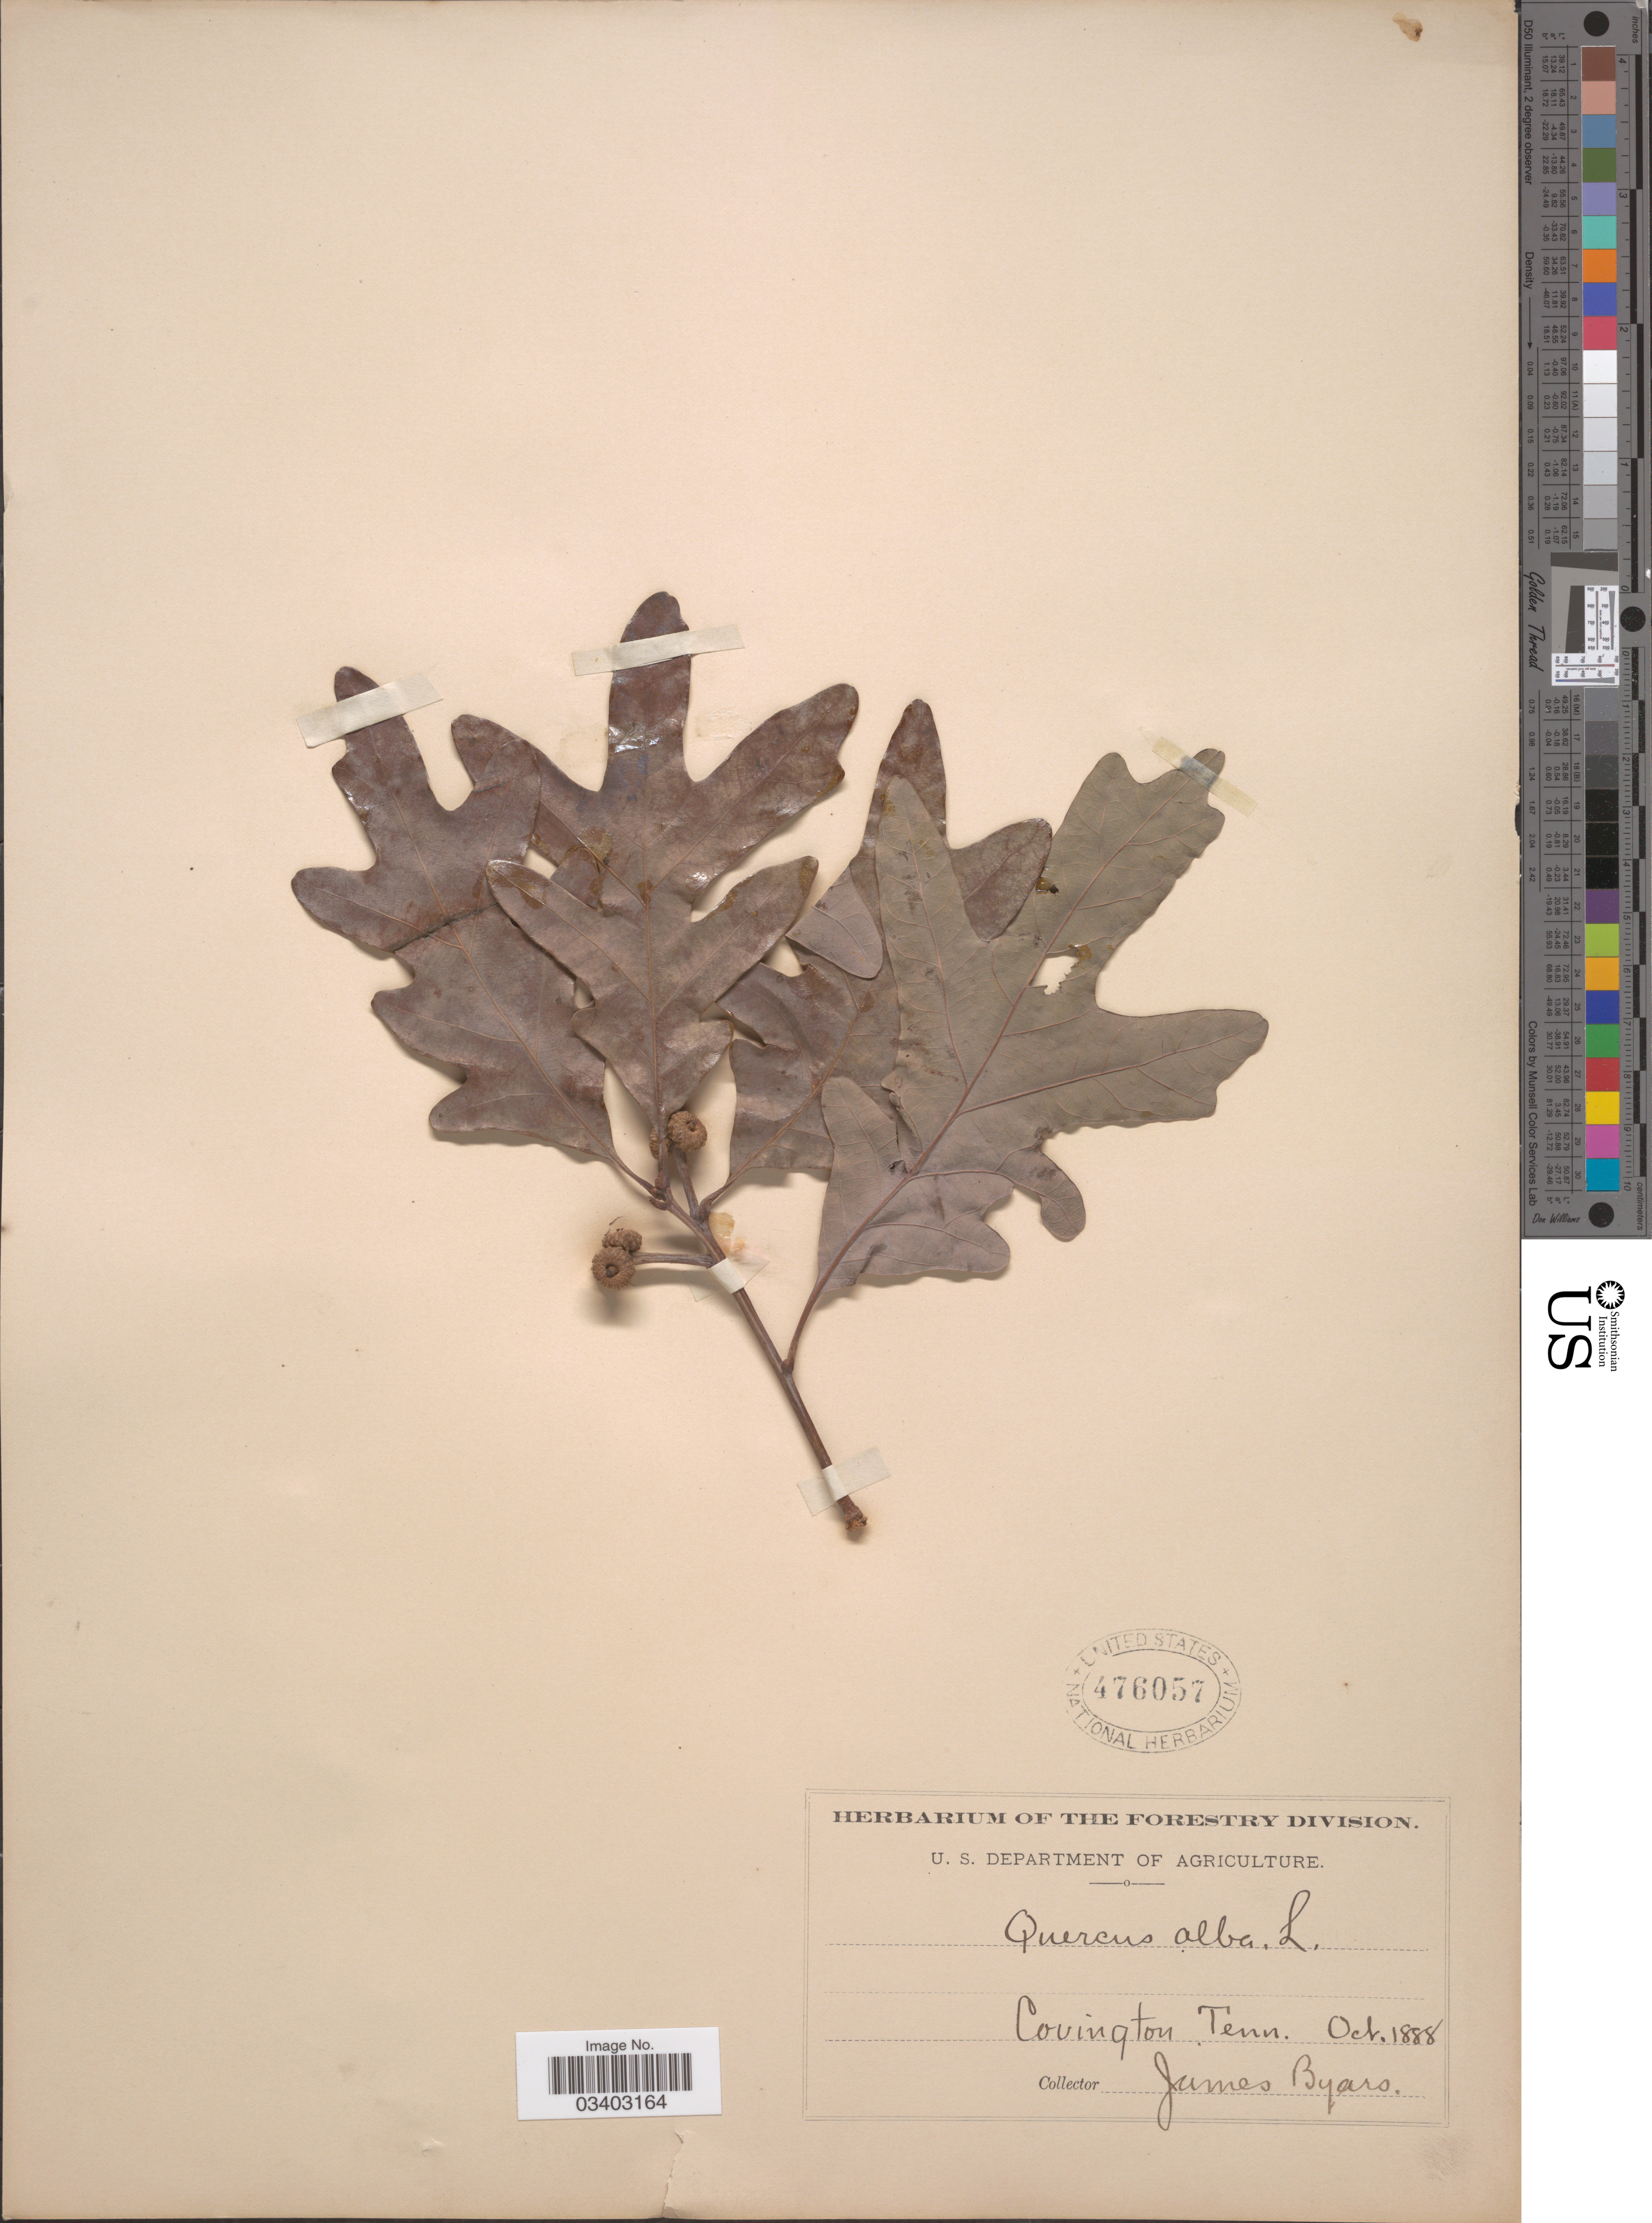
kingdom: Plantae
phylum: Tracheophyta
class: Magnoliopsida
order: Fagales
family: Fagaceae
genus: Quercus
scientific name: Quercus alba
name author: L.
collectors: J. Byars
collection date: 1888-10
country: United States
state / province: Tennessee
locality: Covington.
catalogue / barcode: US 476057